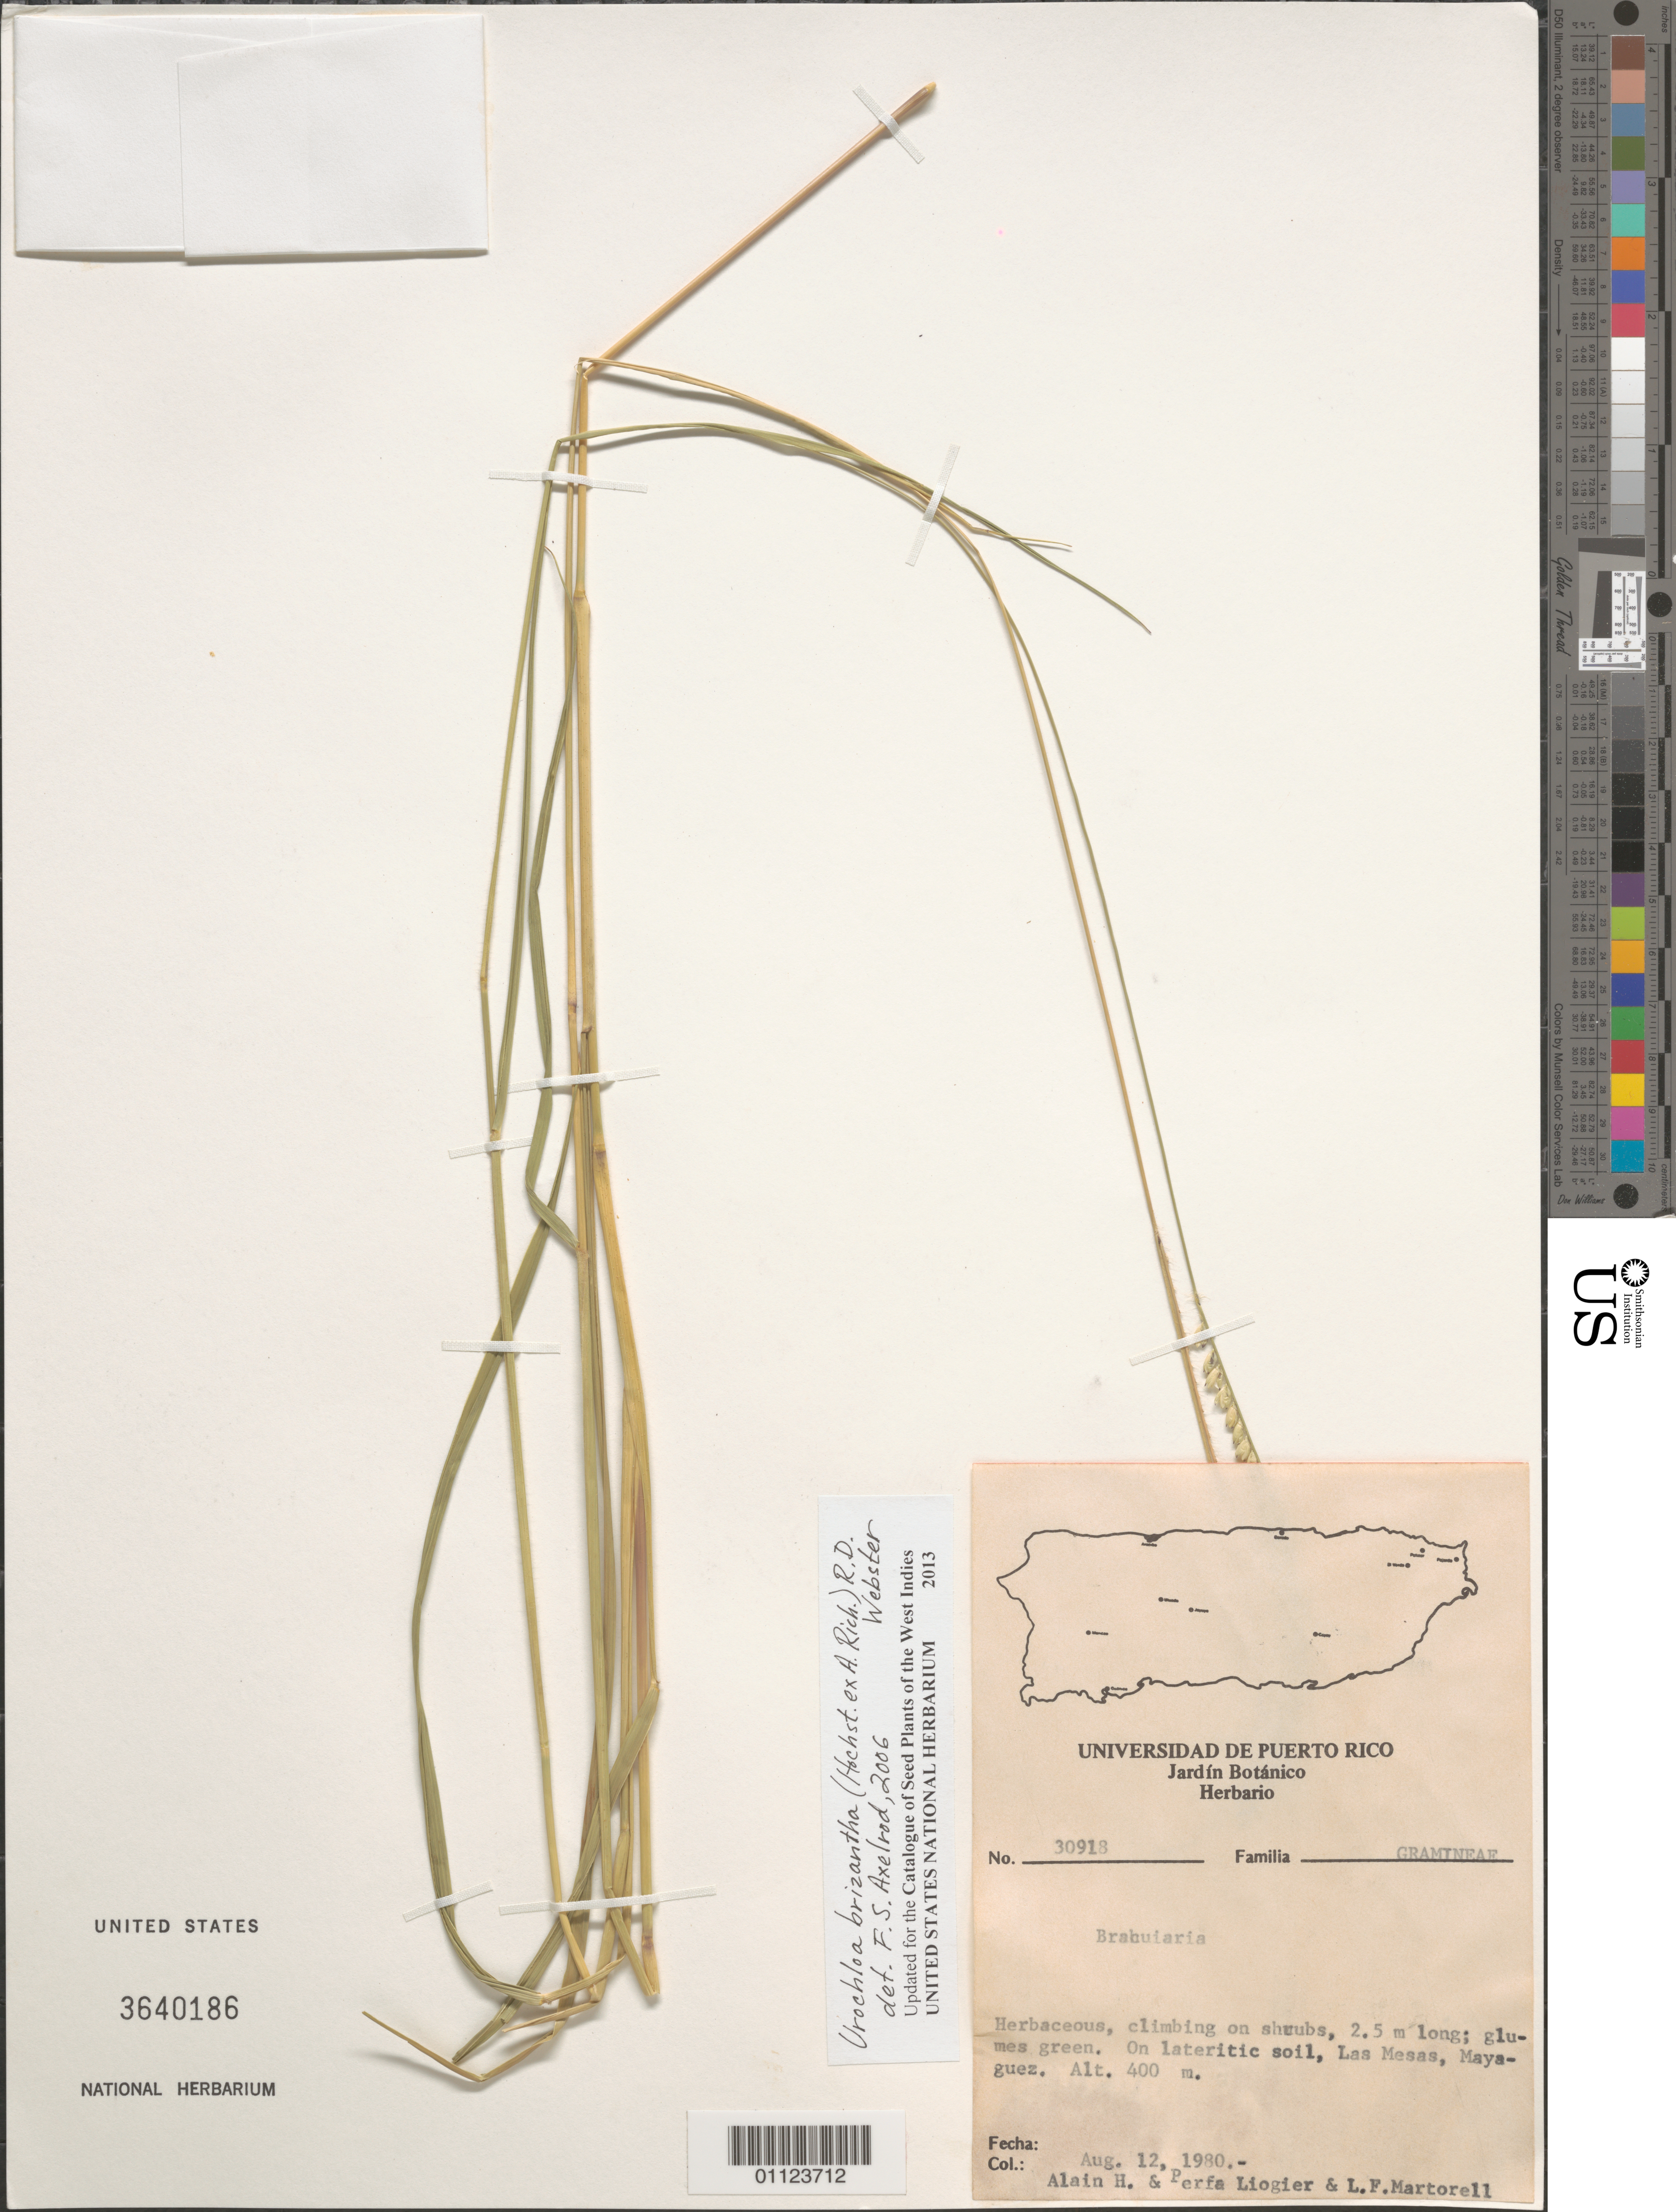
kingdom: Plantae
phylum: Tracheophyta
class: Liliopsida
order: Poales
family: Poaceae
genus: Urochloa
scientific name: Urochloa brizantha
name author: (Hochst. ex A. Rich.) R.D. Webster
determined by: Axelrod, F. S.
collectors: A. H. Liogier, M. P. Liogier & L. Martorell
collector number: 30918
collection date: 1980-08-12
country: Puerto Rico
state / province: Mayaguez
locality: Las Mesas.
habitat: On lateritic soil.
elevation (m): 400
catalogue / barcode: US 3640186